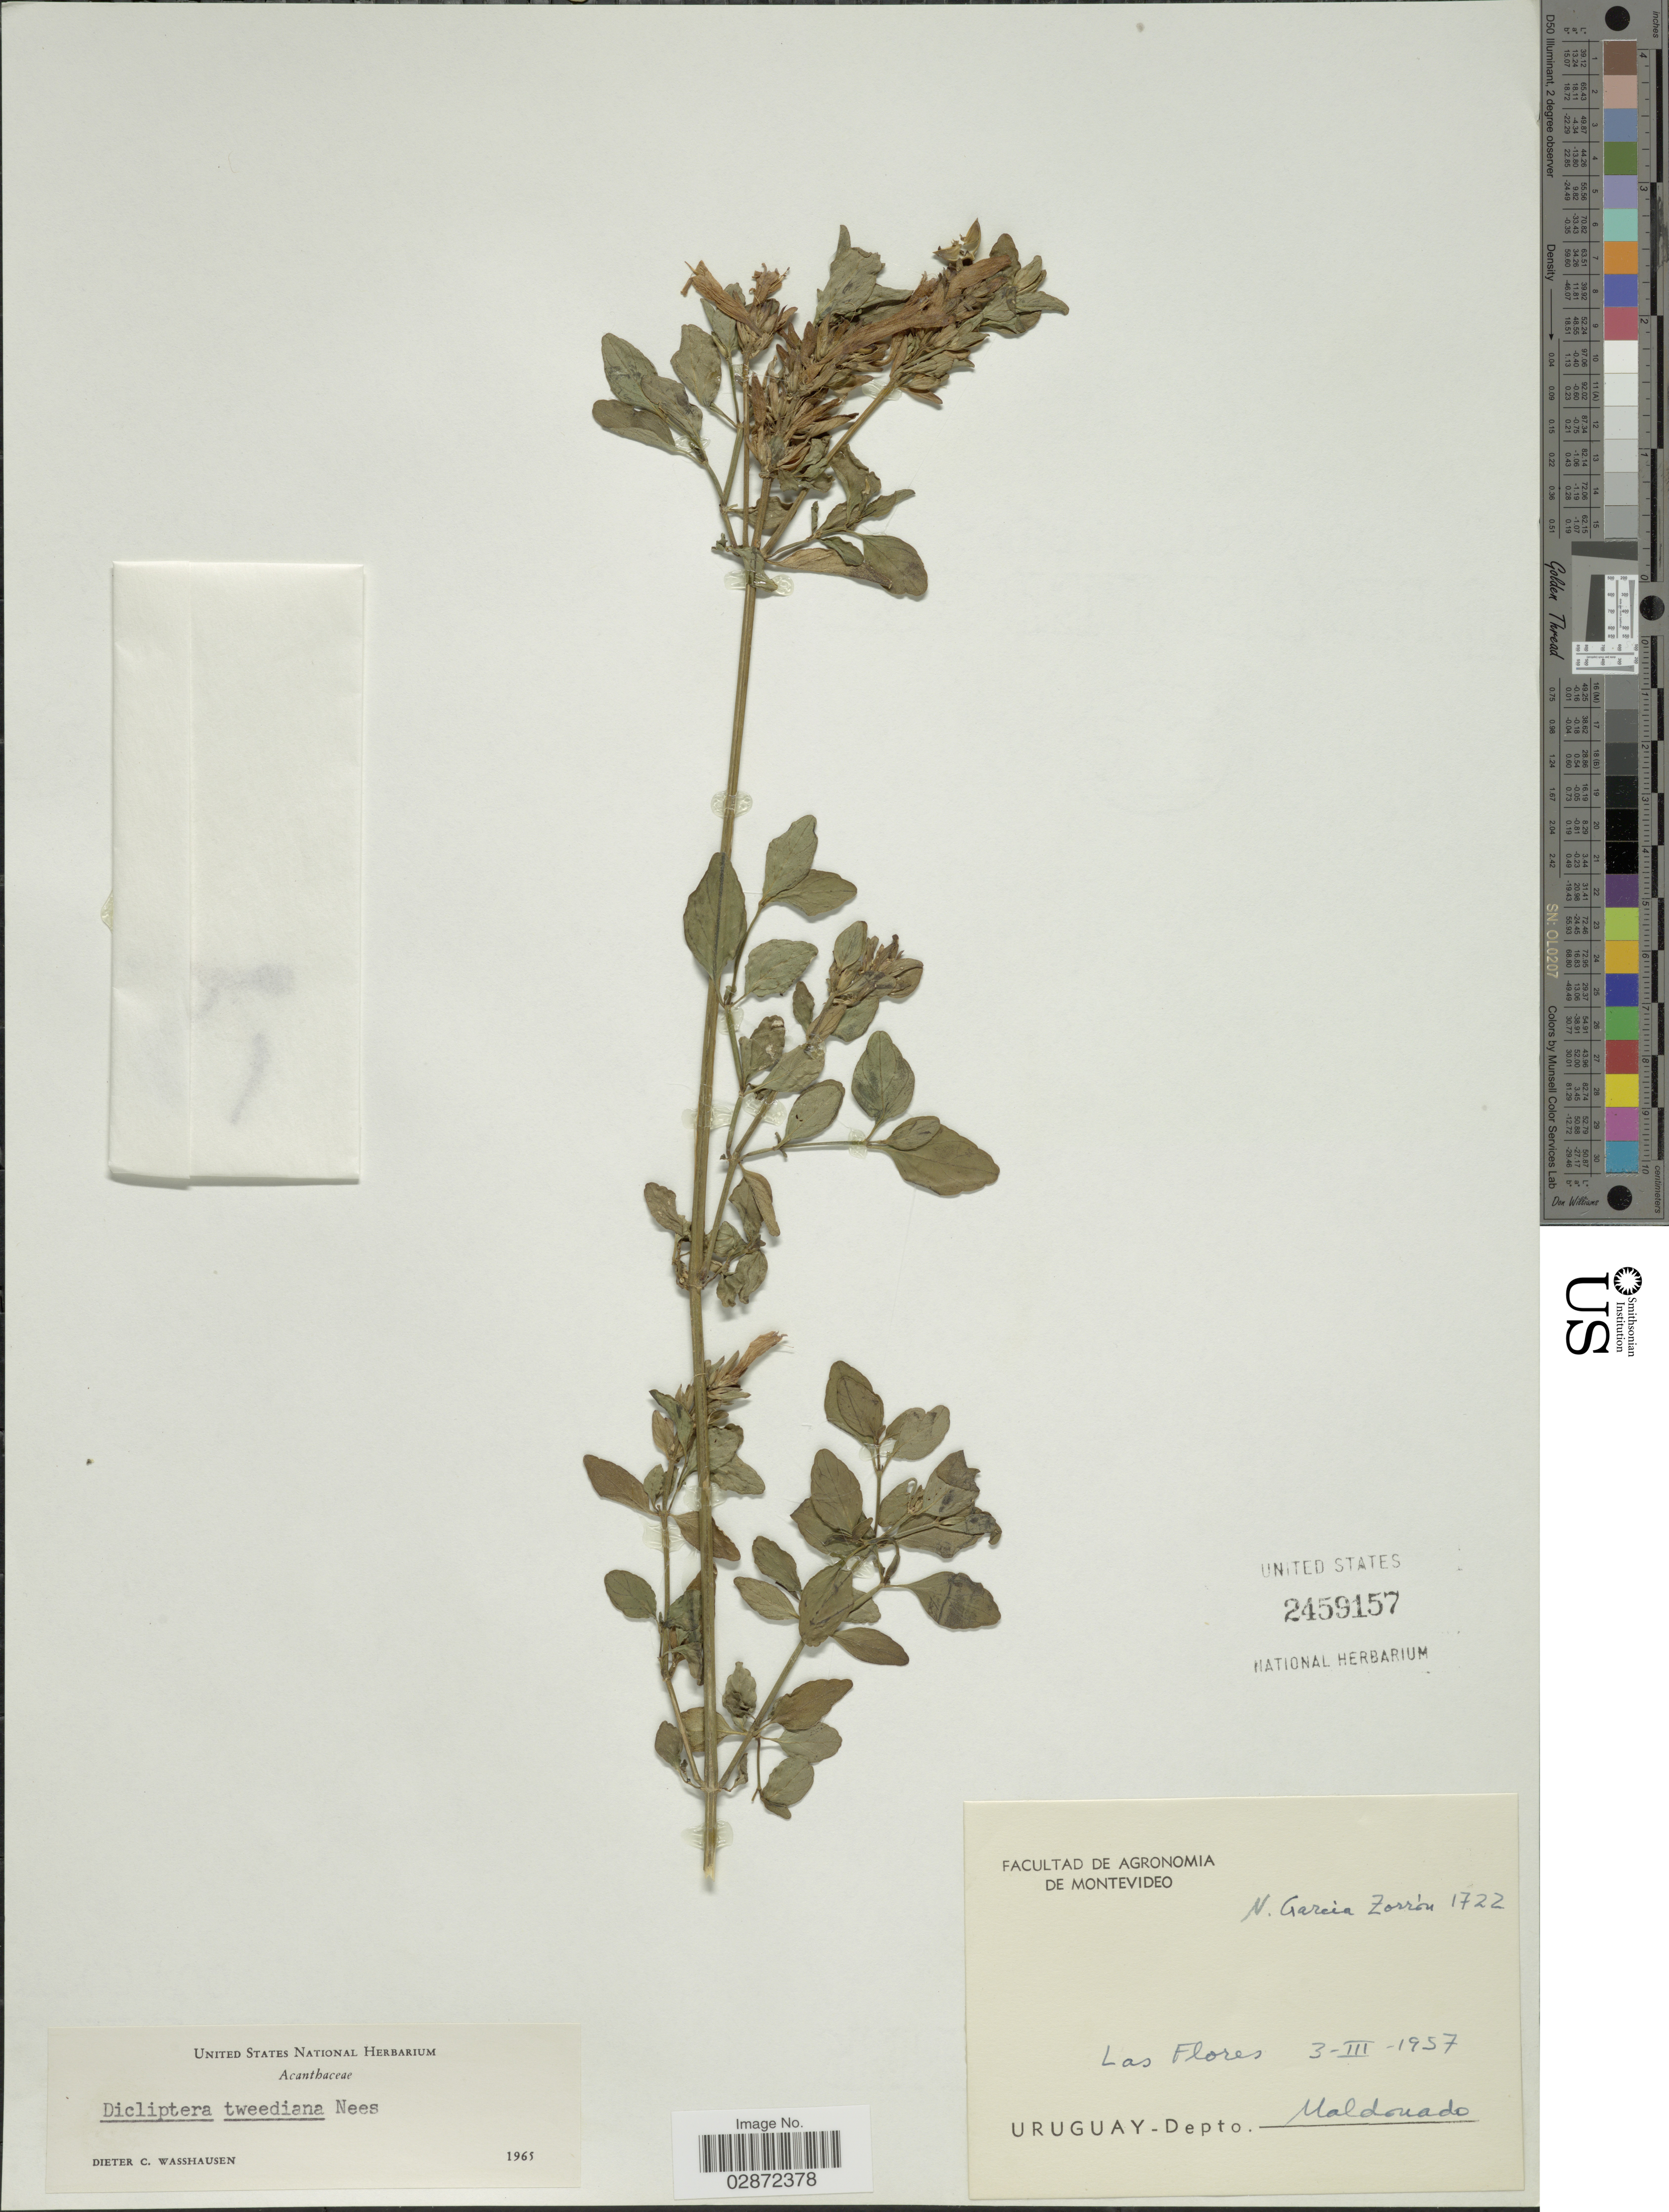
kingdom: Plantae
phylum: Tracheophyta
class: Magnoliopsida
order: Lamiales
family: Acanthaceae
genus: Dicliptera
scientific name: Dicliptera squarrosa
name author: Nees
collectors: N. Garcia Zorron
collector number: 1722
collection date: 1957-03-03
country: Uruguay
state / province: Maldonado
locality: Las Flores. Depto. Maldonado.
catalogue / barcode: US 2459157